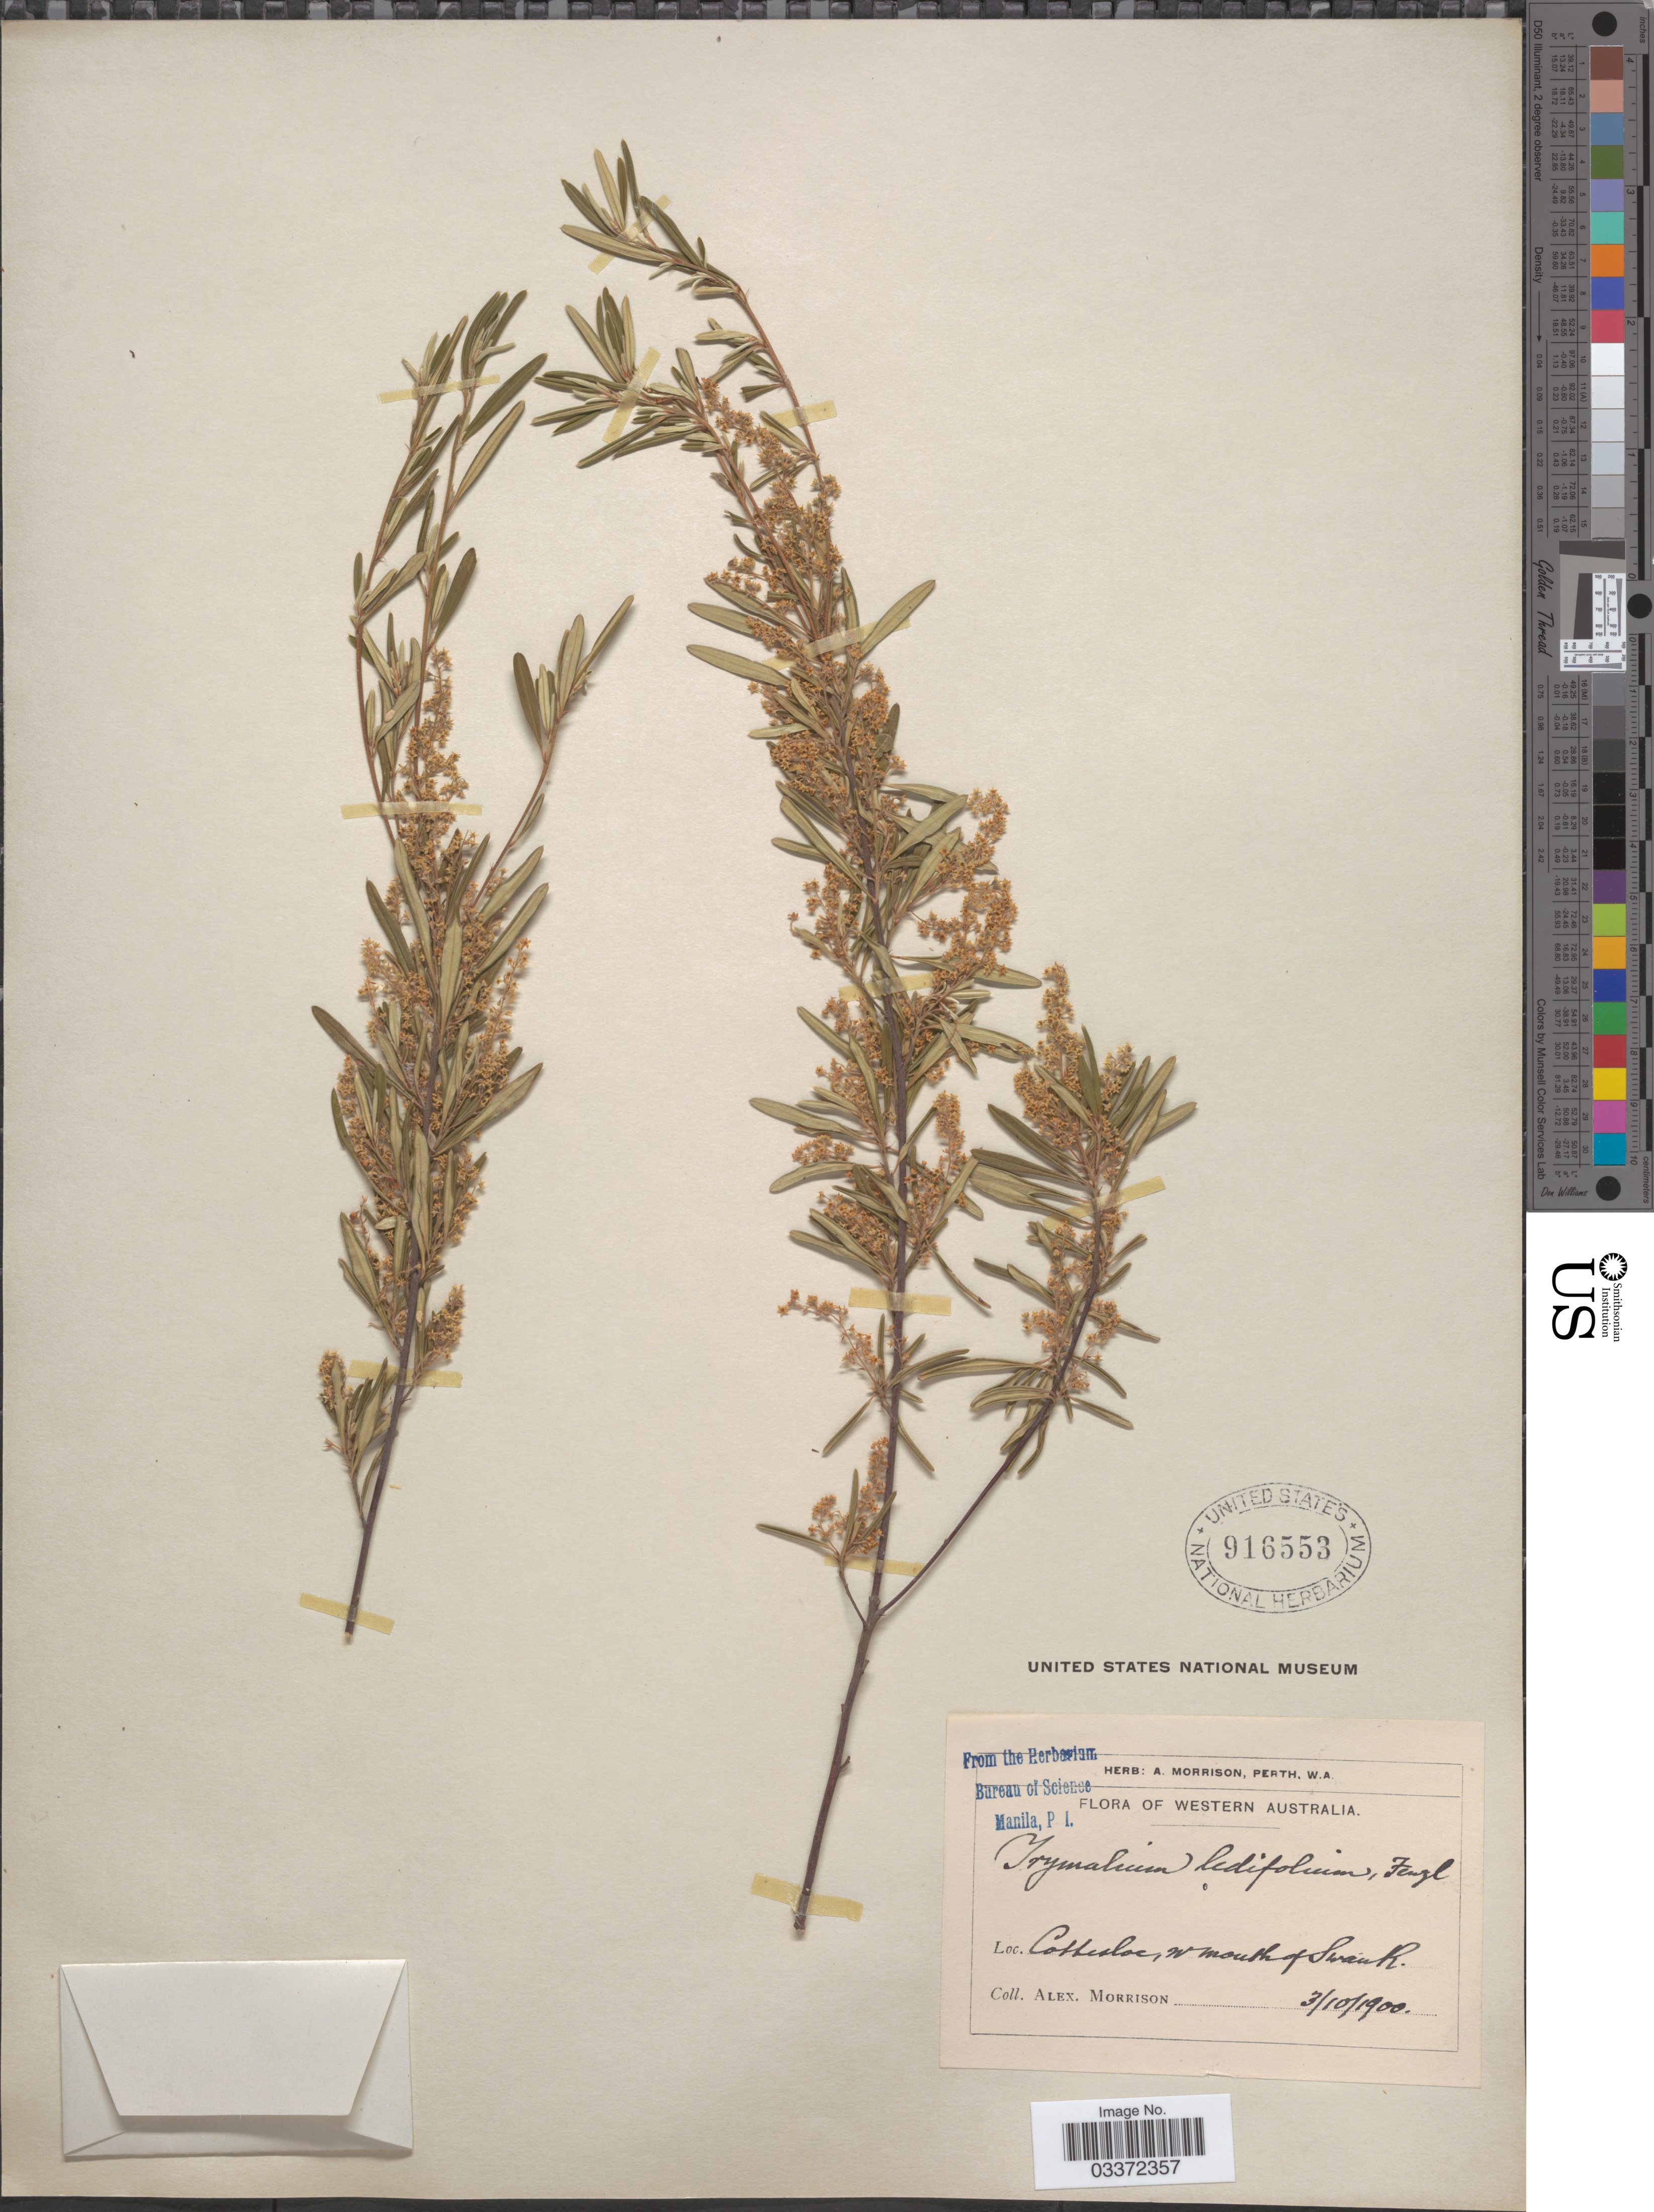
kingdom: Plantae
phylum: Tracheophyta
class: Magnoliopsida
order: Rosales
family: Rhamnaceae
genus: Trymalium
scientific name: Trymalium ledifolium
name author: Fenzl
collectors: A. Morrison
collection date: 1900-10-03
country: Australia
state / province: Western Australia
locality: Cottesloe, w mouth of Swan R.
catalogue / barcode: US 916553